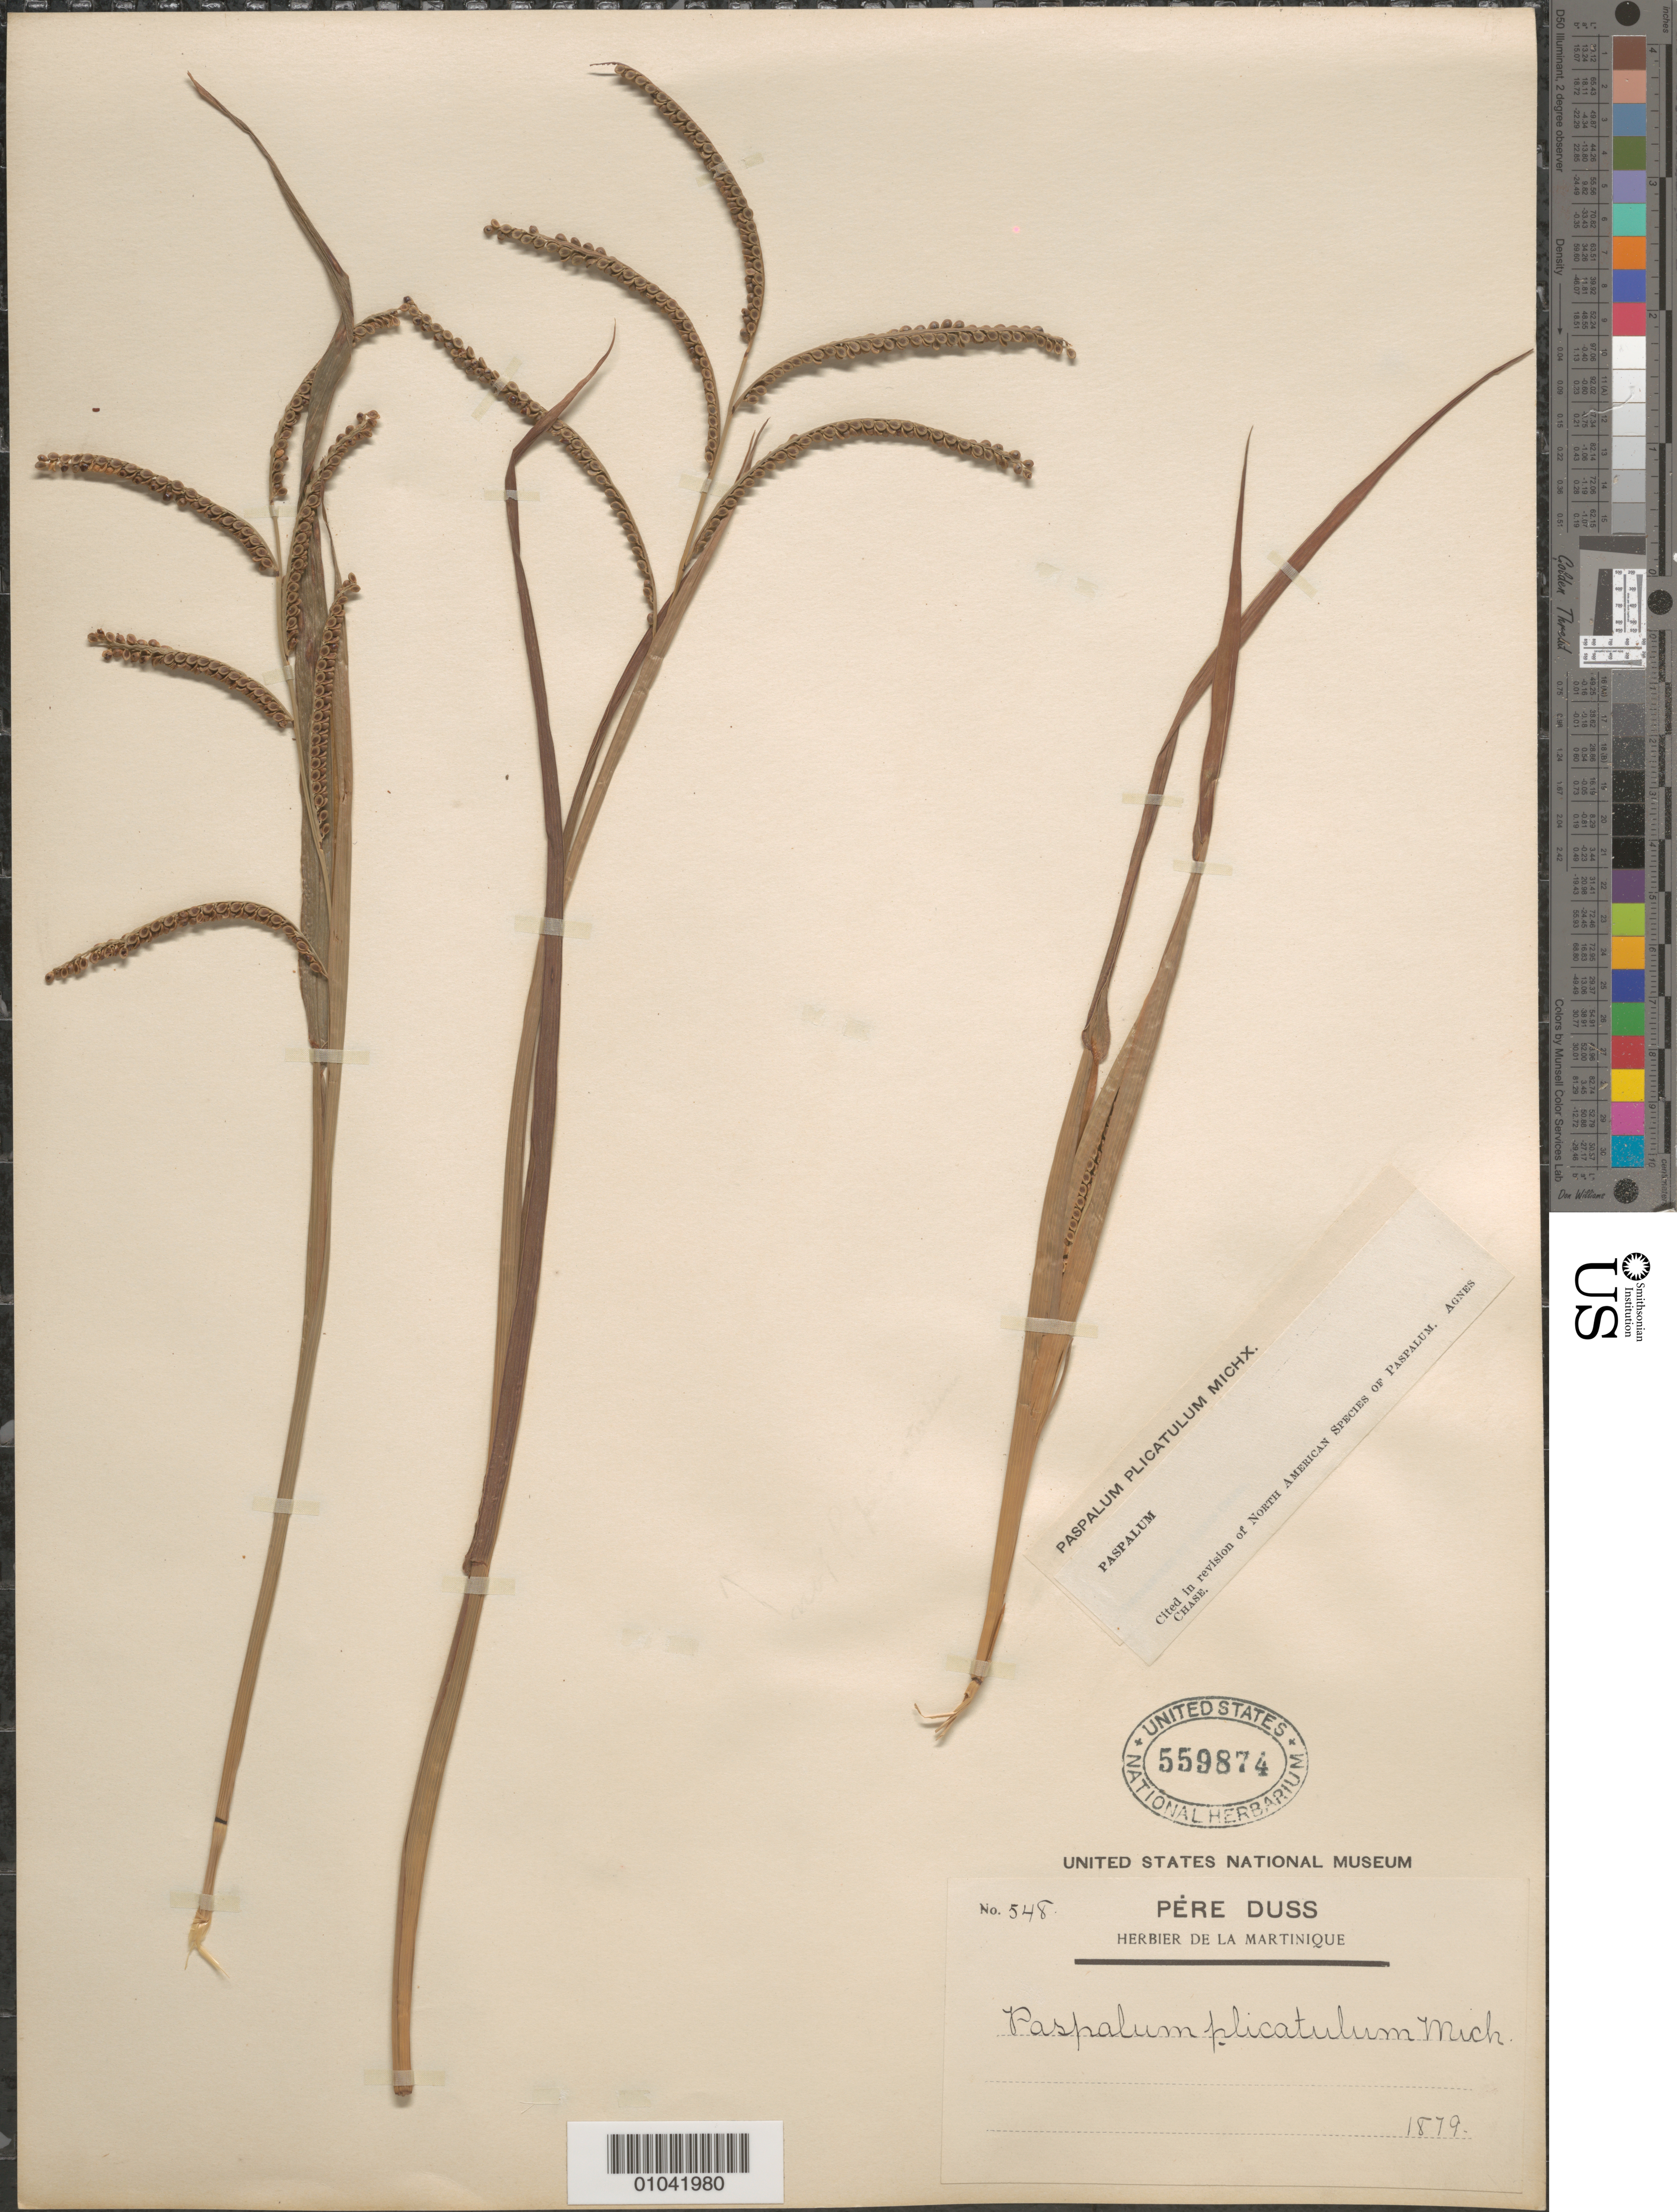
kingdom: Plantae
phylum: Tracheophyta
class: Liliopsida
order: Poales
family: Poaceae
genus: Paspalum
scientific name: Paspalum plicatulum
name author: Michx.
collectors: Père Duss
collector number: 548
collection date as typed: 1879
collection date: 1879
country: Martinique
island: Martinique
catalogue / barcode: US 559874